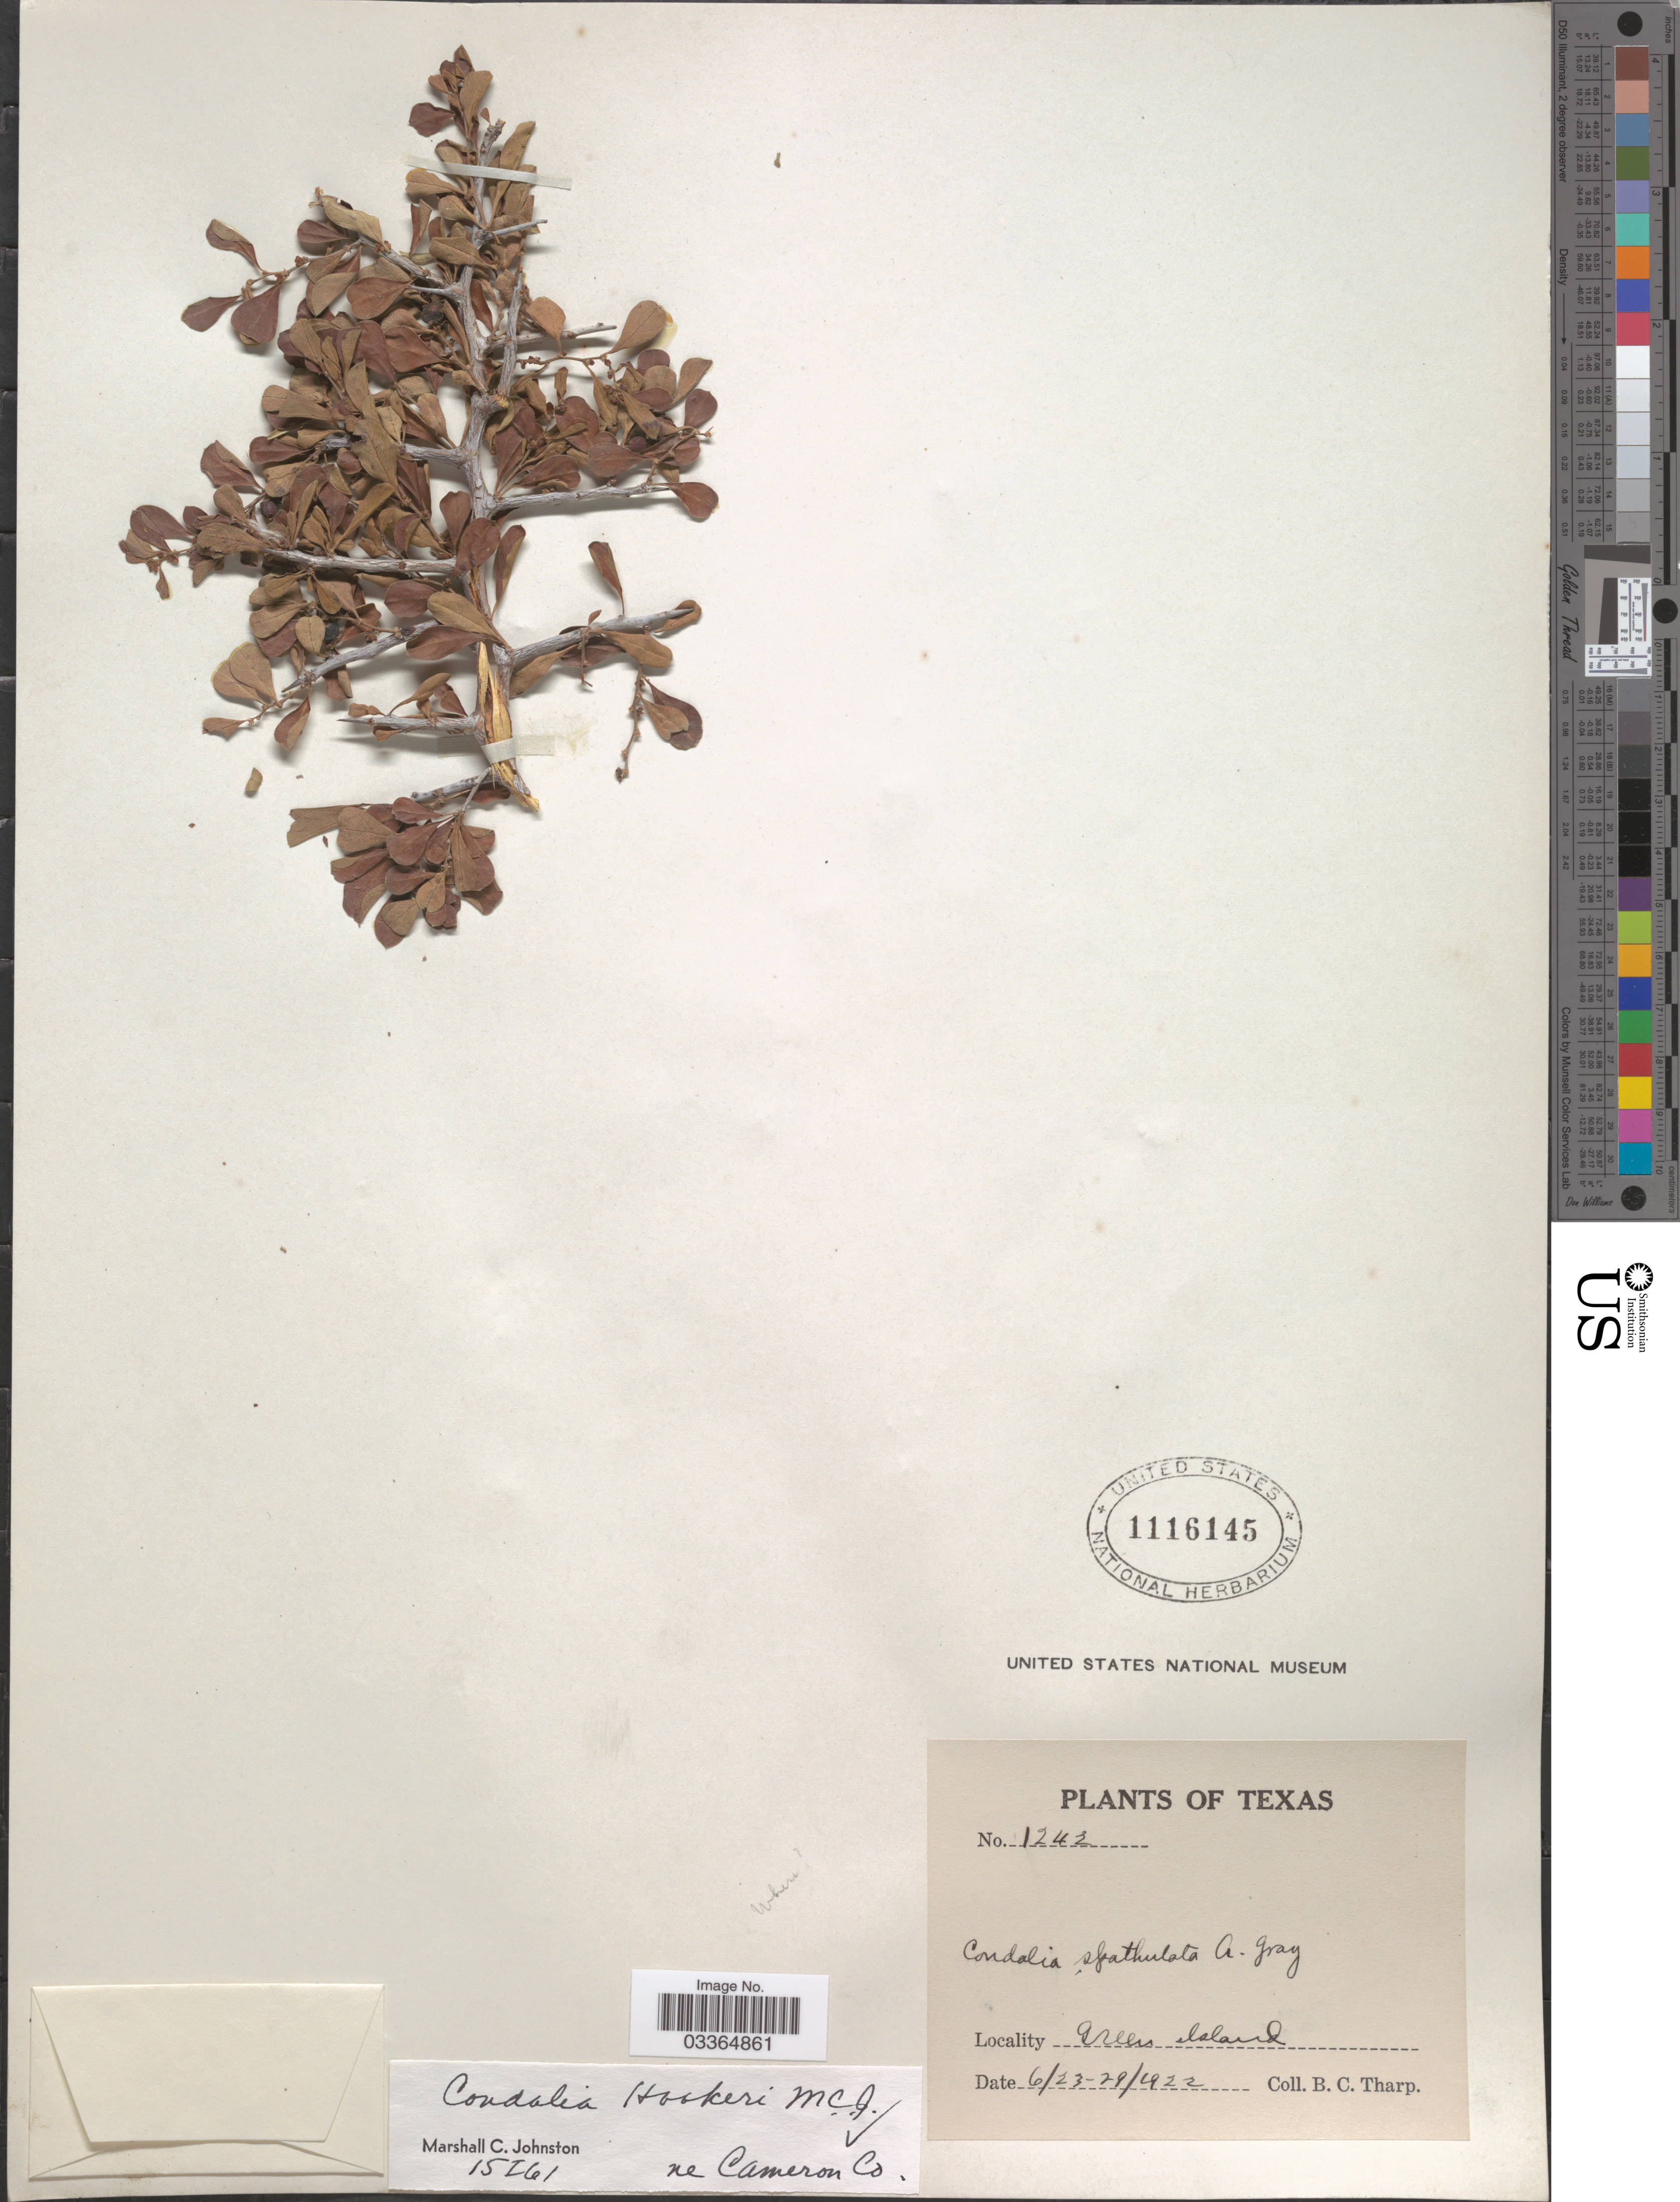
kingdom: Plantae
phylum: Tracheophyta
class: Magnoliopsida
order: Rosales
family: Rhamnaceae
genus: Condalia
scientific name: Condalia hookeri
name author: M.C. Johnst.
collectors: B. C. Tharp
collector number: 1242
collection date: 1922-06-23/1922-06-29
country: United States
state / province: Texas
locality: Green Island.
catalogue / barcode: US 1116145